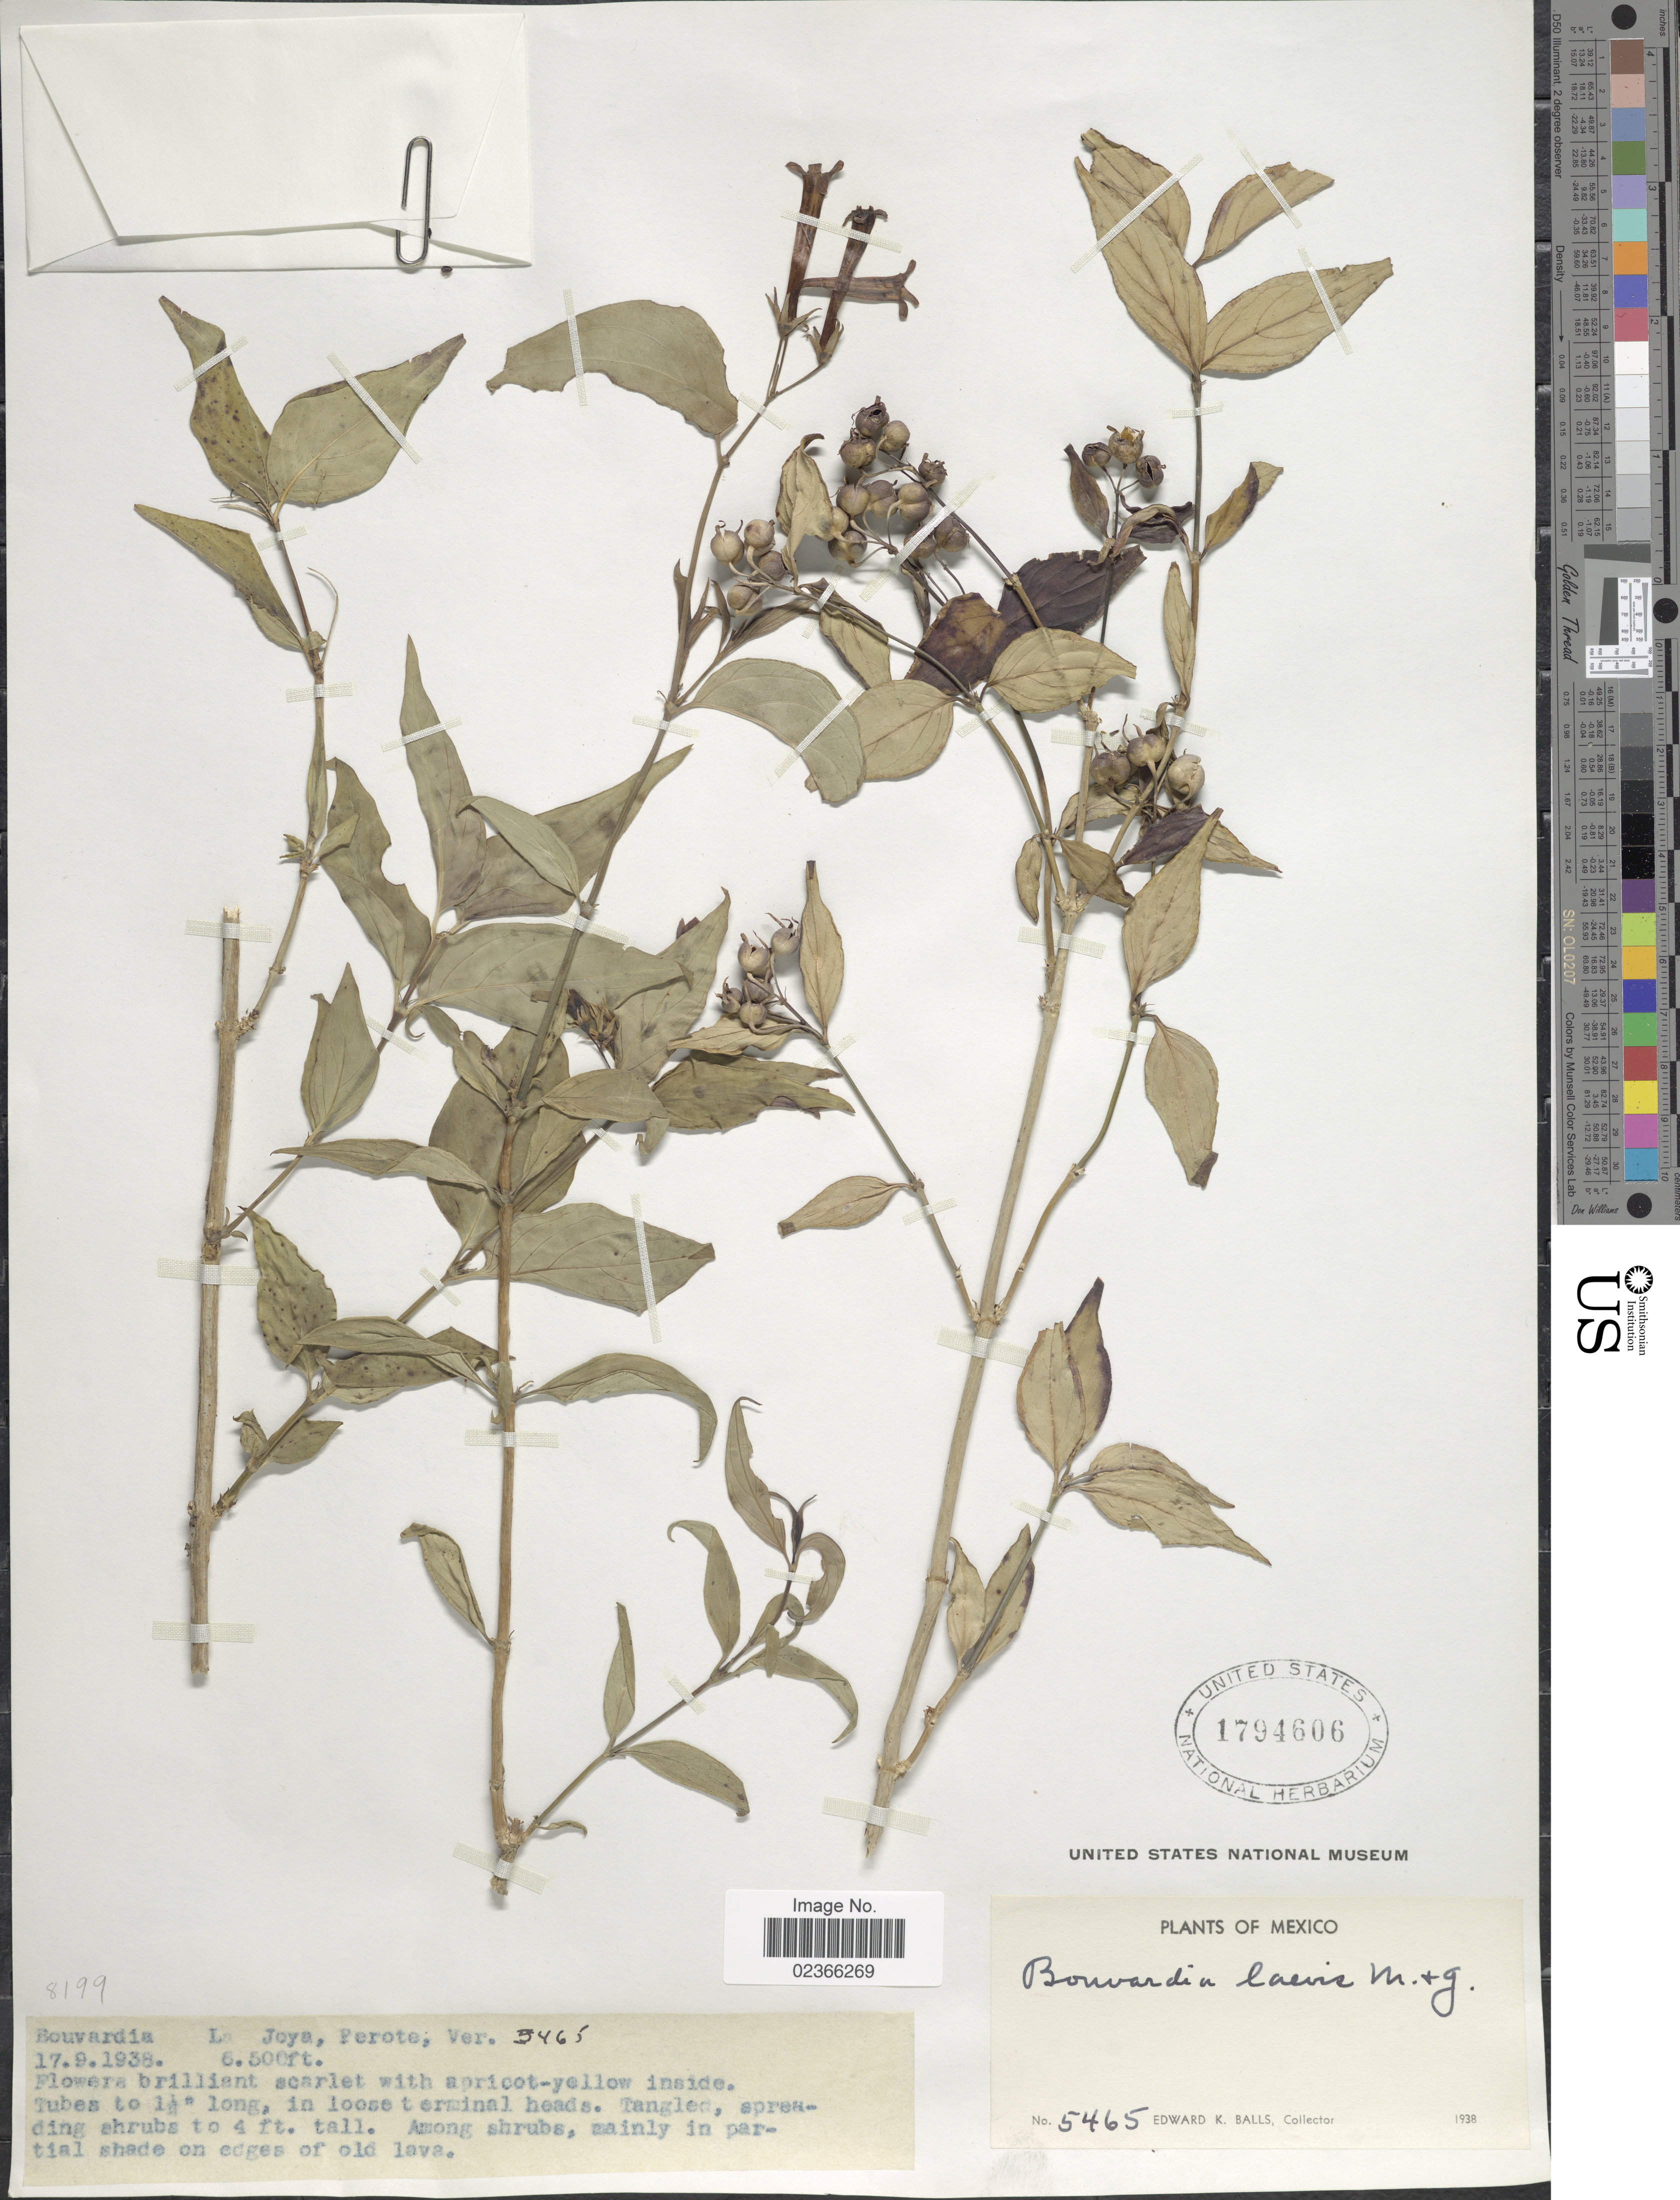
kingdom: Plantae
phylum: Tracheophyta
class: Magnoliopsida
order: Gentianales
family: Rubiaceae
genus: Bouvardia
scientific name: Bouvardia laevis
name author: M. Martens & Galeotti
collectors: E. K. Balls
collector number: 5465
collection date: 1938-09-17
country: Mexico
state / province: Veracruz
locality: Mexico, La Joya, Perote, Ver.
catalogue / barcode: US 1794606